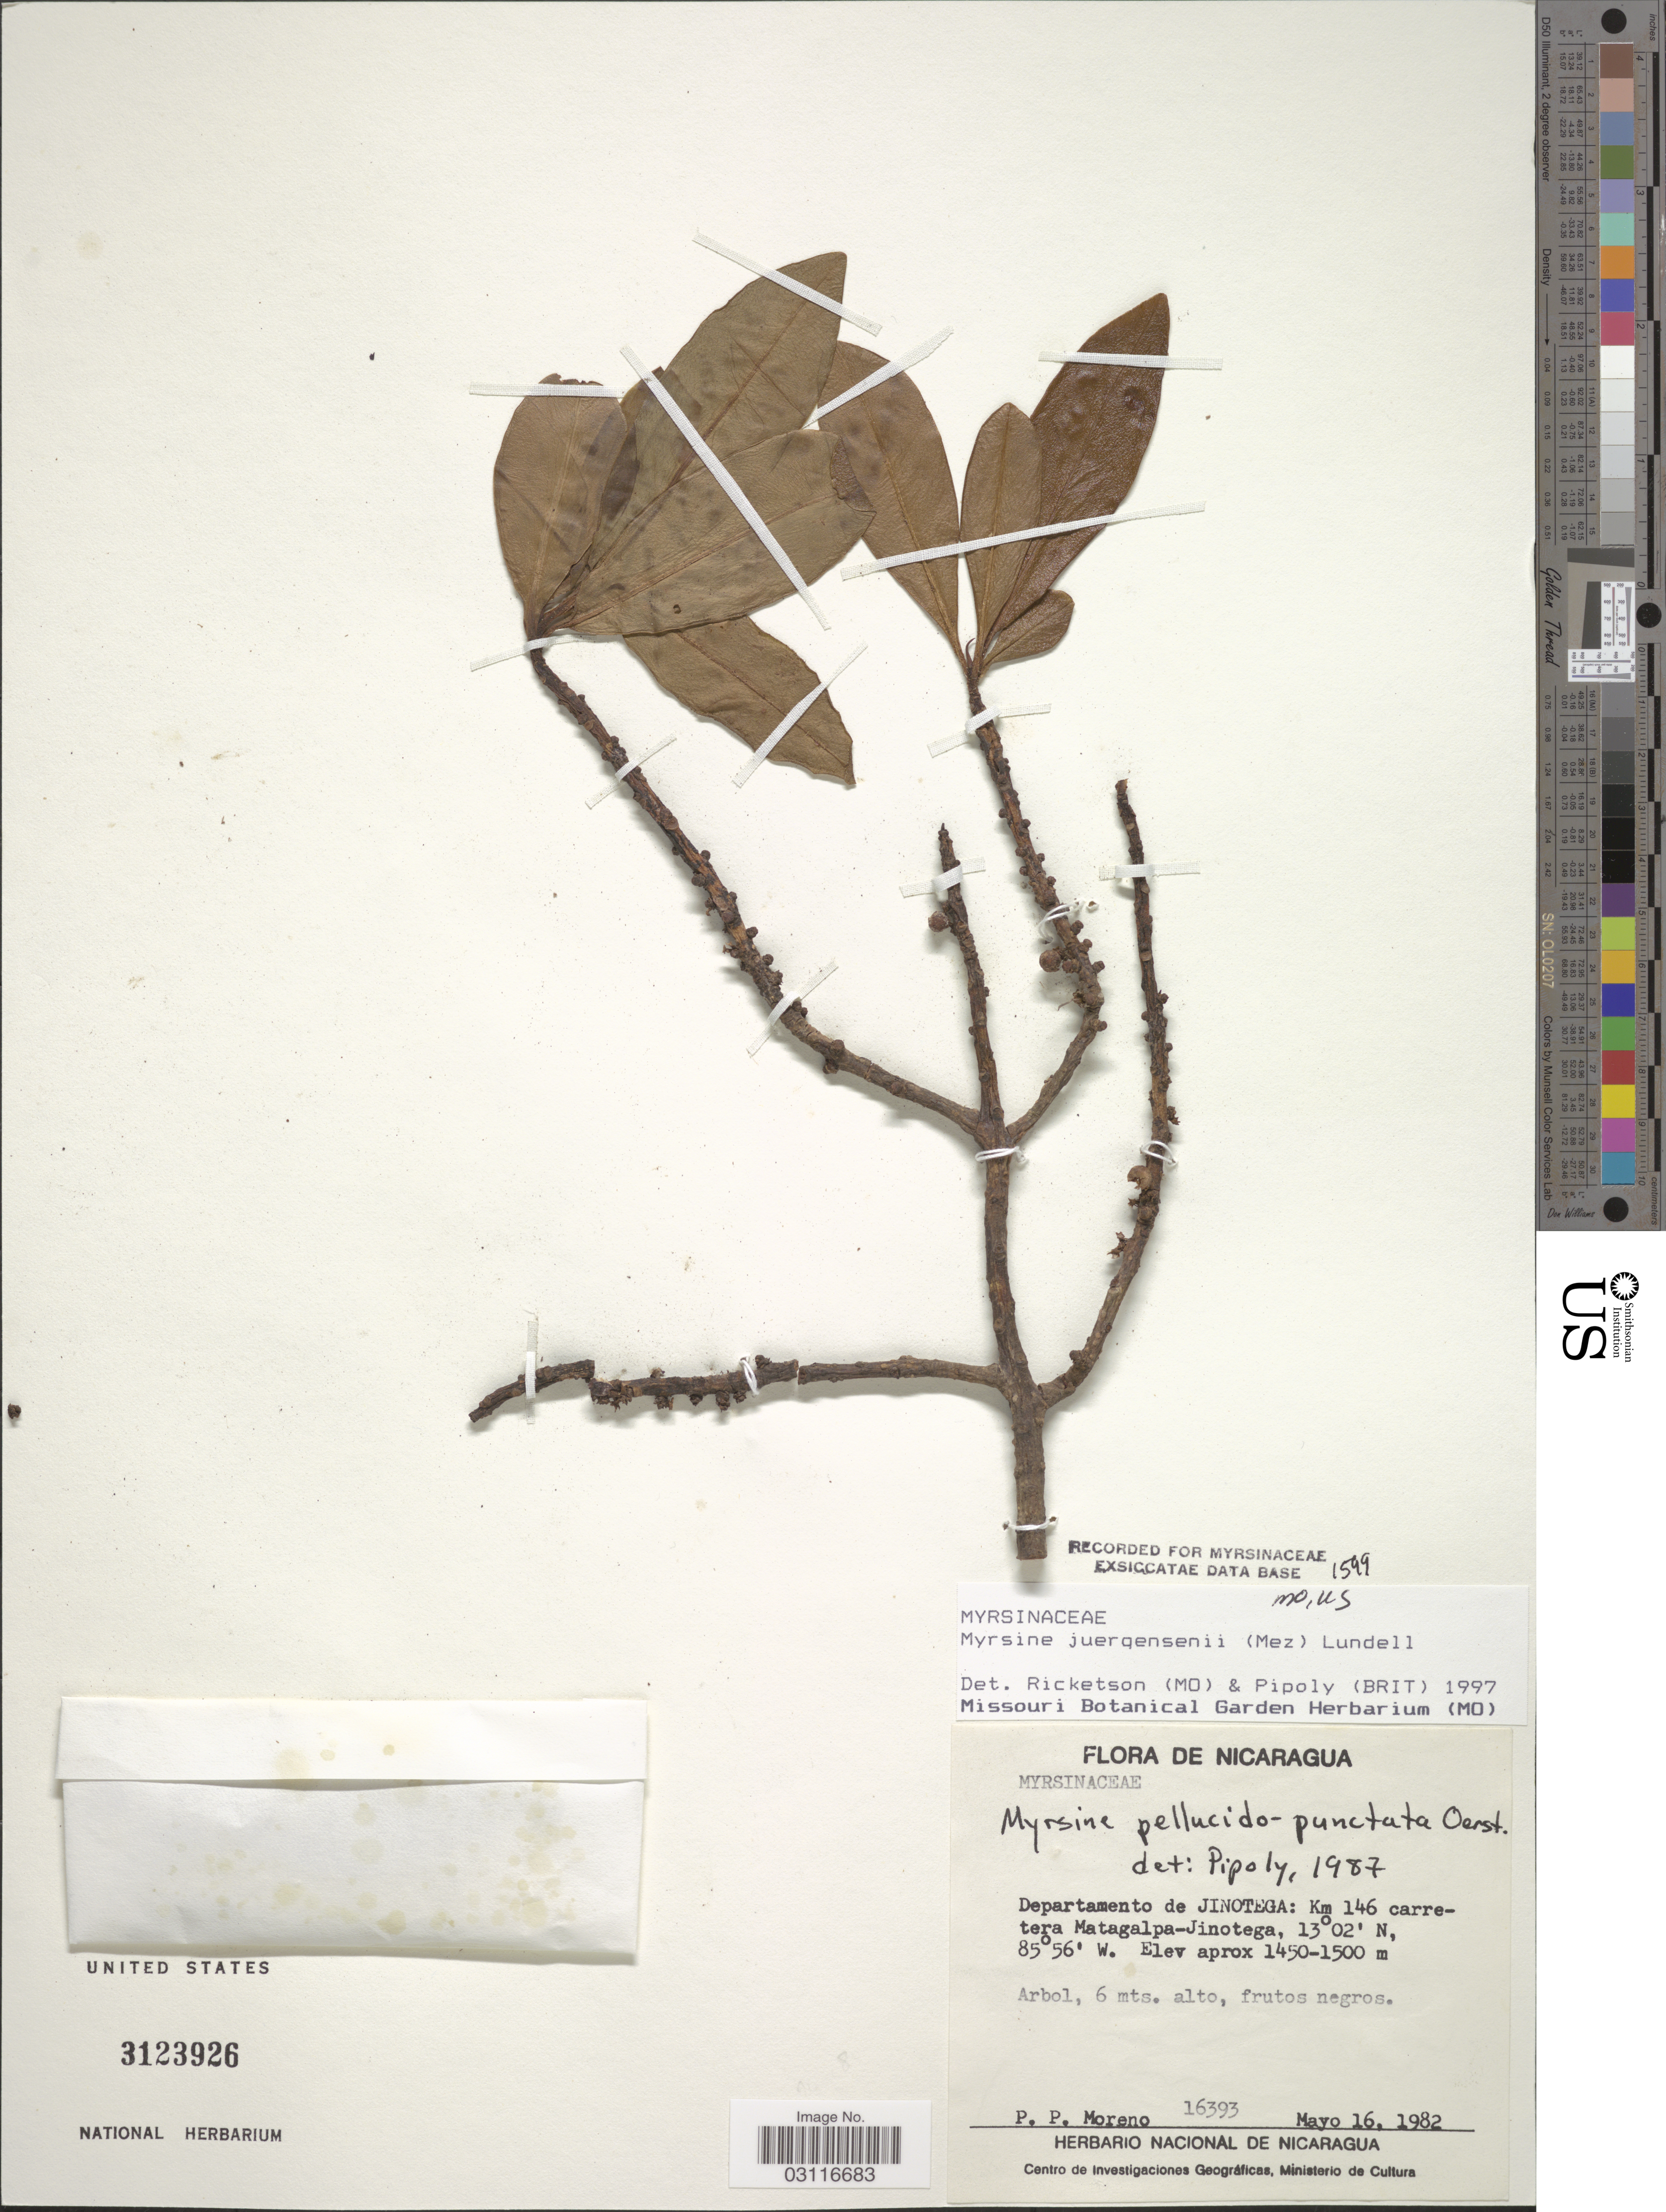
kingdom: Plantae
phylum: Tracheophyta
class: Magnoliopsida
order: Ericales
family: Primulaceae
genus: Myrsine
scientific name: Myrsine juergensenii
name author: (Mez) Lundell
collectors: P. Moreno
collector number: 16393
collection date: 1982-05-16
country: Nicaragua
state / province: Jinotega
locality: Departamento de Jinotega: Km 146 carretera Matagalpa-Jinotega.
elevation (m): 1450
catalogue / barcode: US 3123926